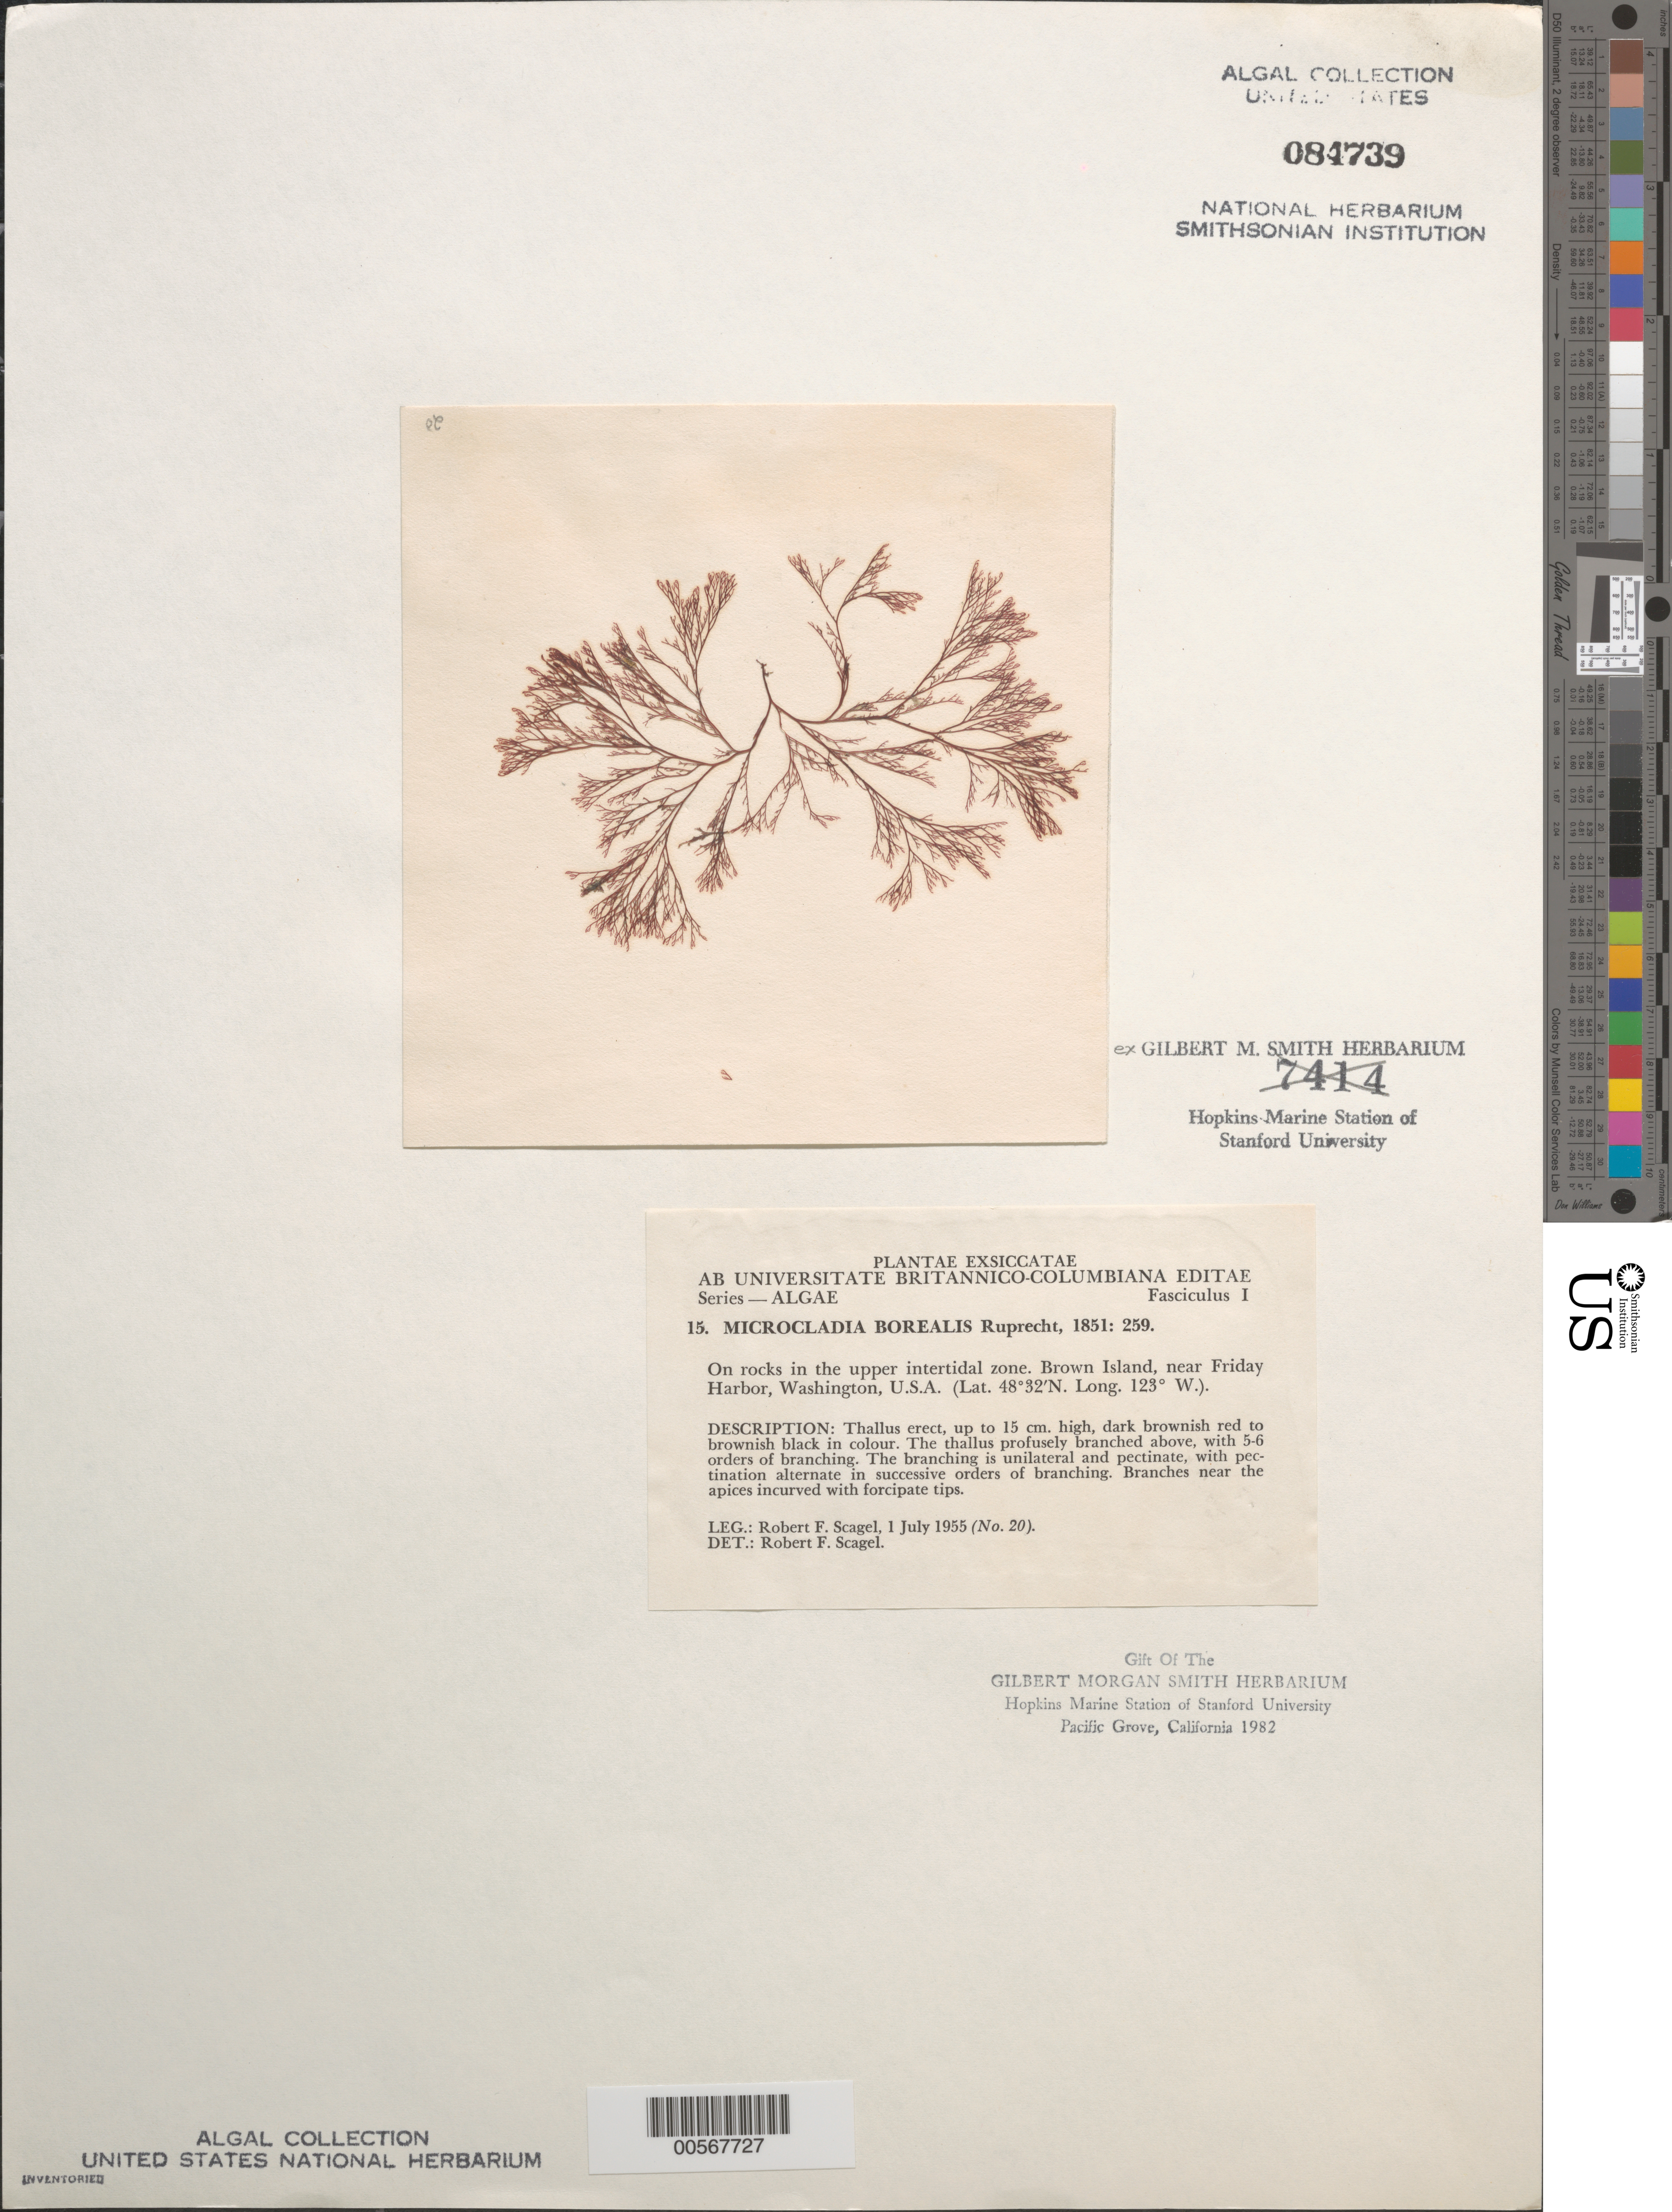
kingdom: Plantae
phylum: Rhodophyta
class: Florideophyceae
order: Ceramiales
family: Ceramiaceae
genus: Microcladia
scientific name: Microcladia borealis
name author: Rupr.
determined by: Scagel, R. F.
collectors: R. F. Scagel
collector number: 20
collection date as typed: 10 Jul 1955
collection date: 1955-07-10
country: United States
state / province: Washington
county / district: San Juan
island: San Juan Island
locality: Brown Island, near Friday Harbor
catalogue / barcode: US 84739